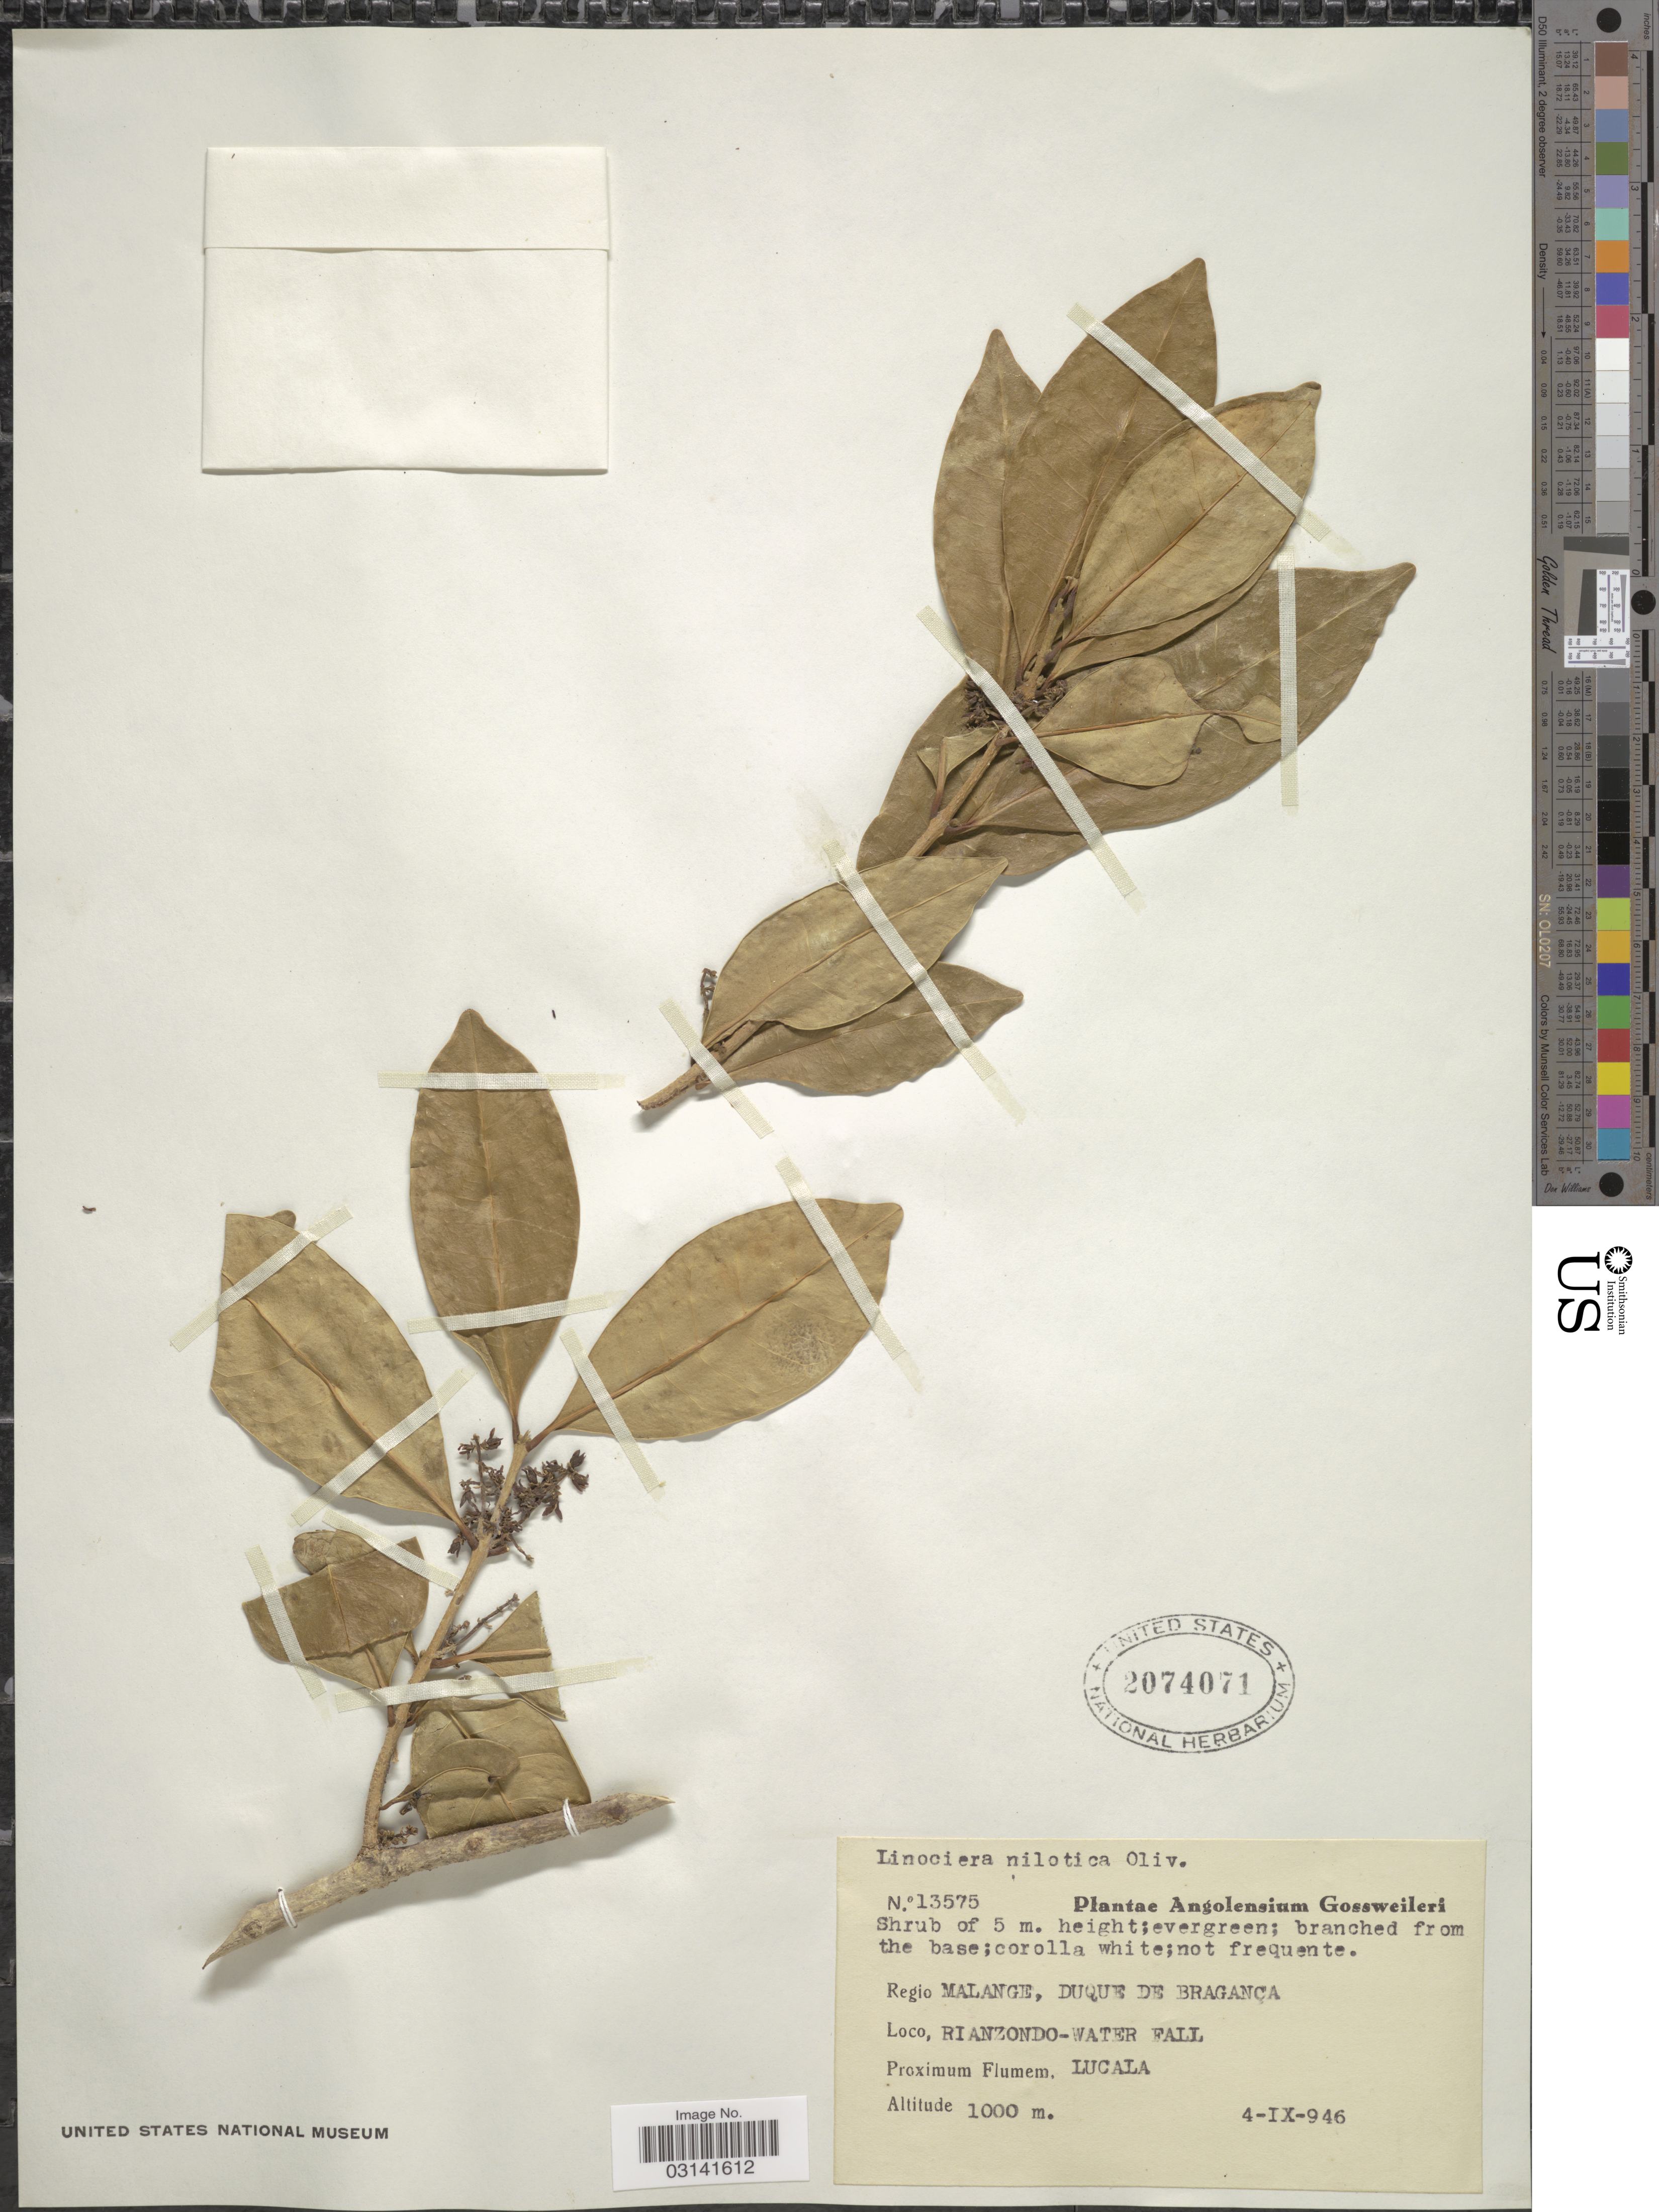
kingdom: Plantae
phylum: Tracheophyta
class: Magnoliopsida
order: Lamiales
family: Oleaceae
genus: Chionanthus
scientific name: Chionanthus niloticus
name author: (Oliv.) Stearn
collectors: -. Gossweiler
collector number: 13575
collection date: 1946-09-04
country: Angola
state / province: Malange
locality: Regio Malange, Duque de Bragança. Rianzondo-Water fall. Proximum Flumem. Lucala.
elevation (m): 1000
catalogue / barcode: US 2074071